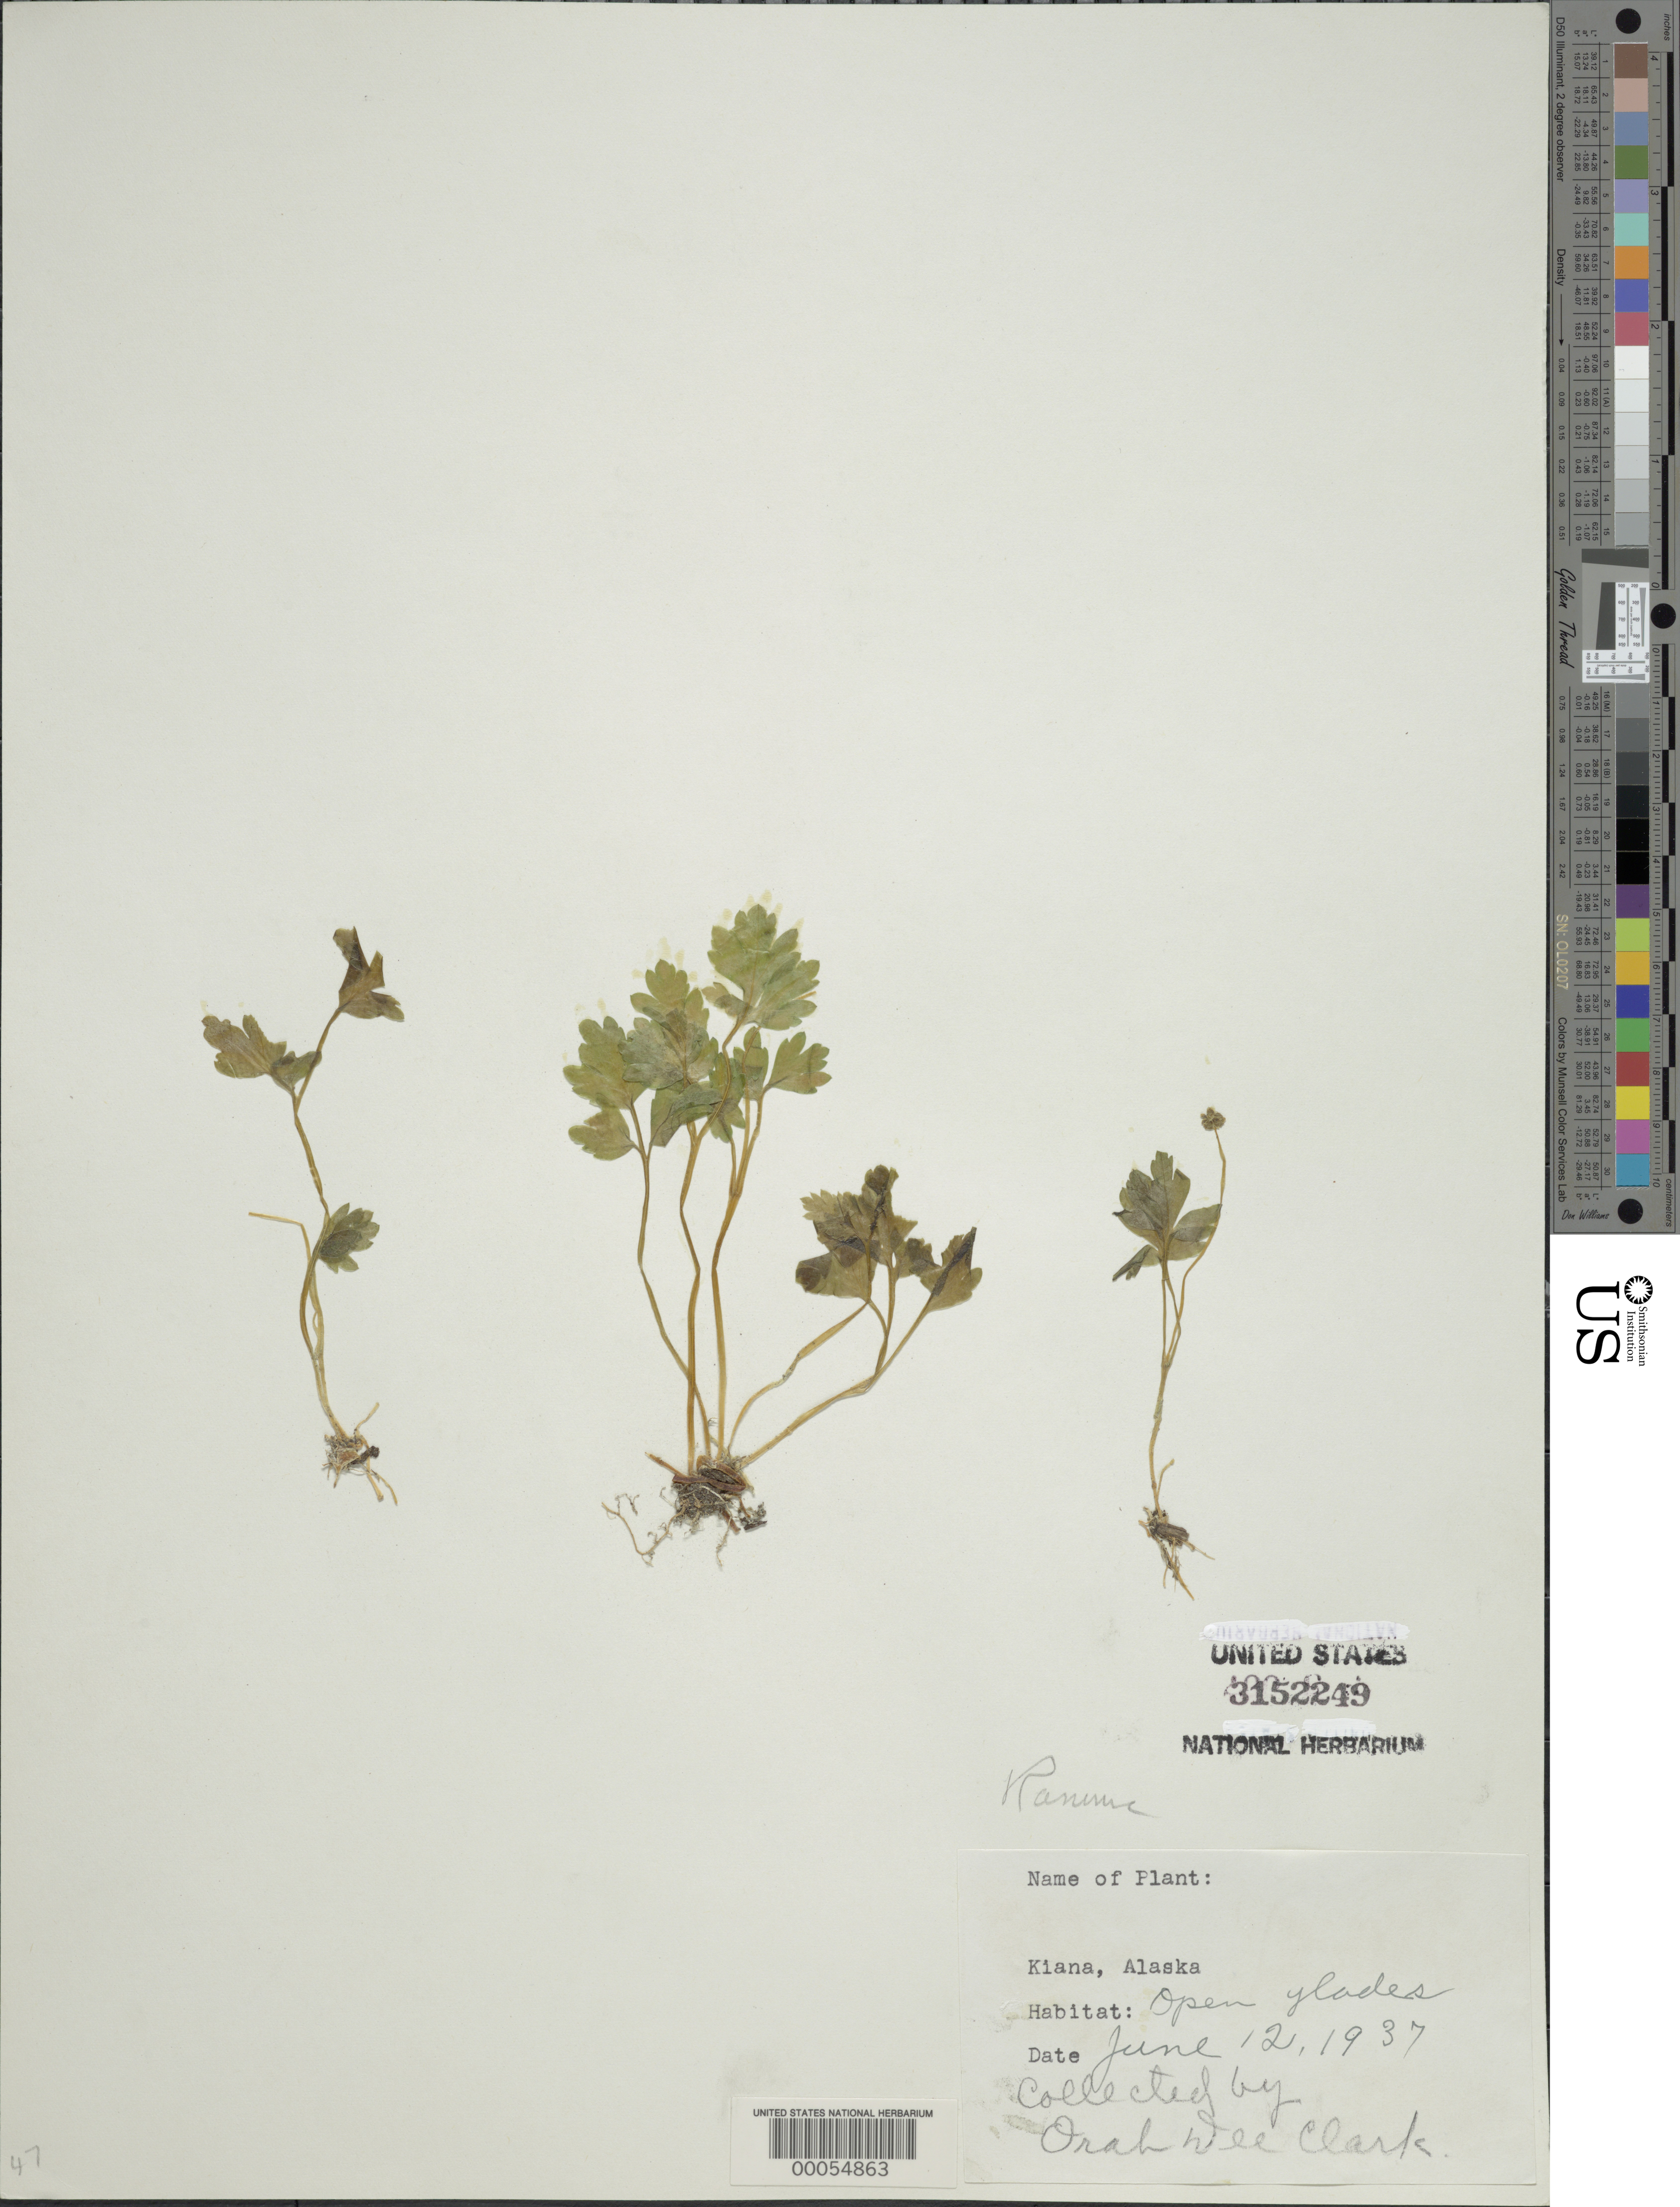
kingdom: Plantae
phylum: Tracheophyta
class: Magnoliopsida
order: Dipsacales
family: Viburnaceae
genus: Adoxa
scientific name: Adoxa moschatellina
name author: L.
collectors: O. D. Clark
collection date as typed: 12 Jun 1937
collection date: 1937-06-12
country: United States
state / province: Alaska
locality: Kiana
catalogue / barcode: US 3152249